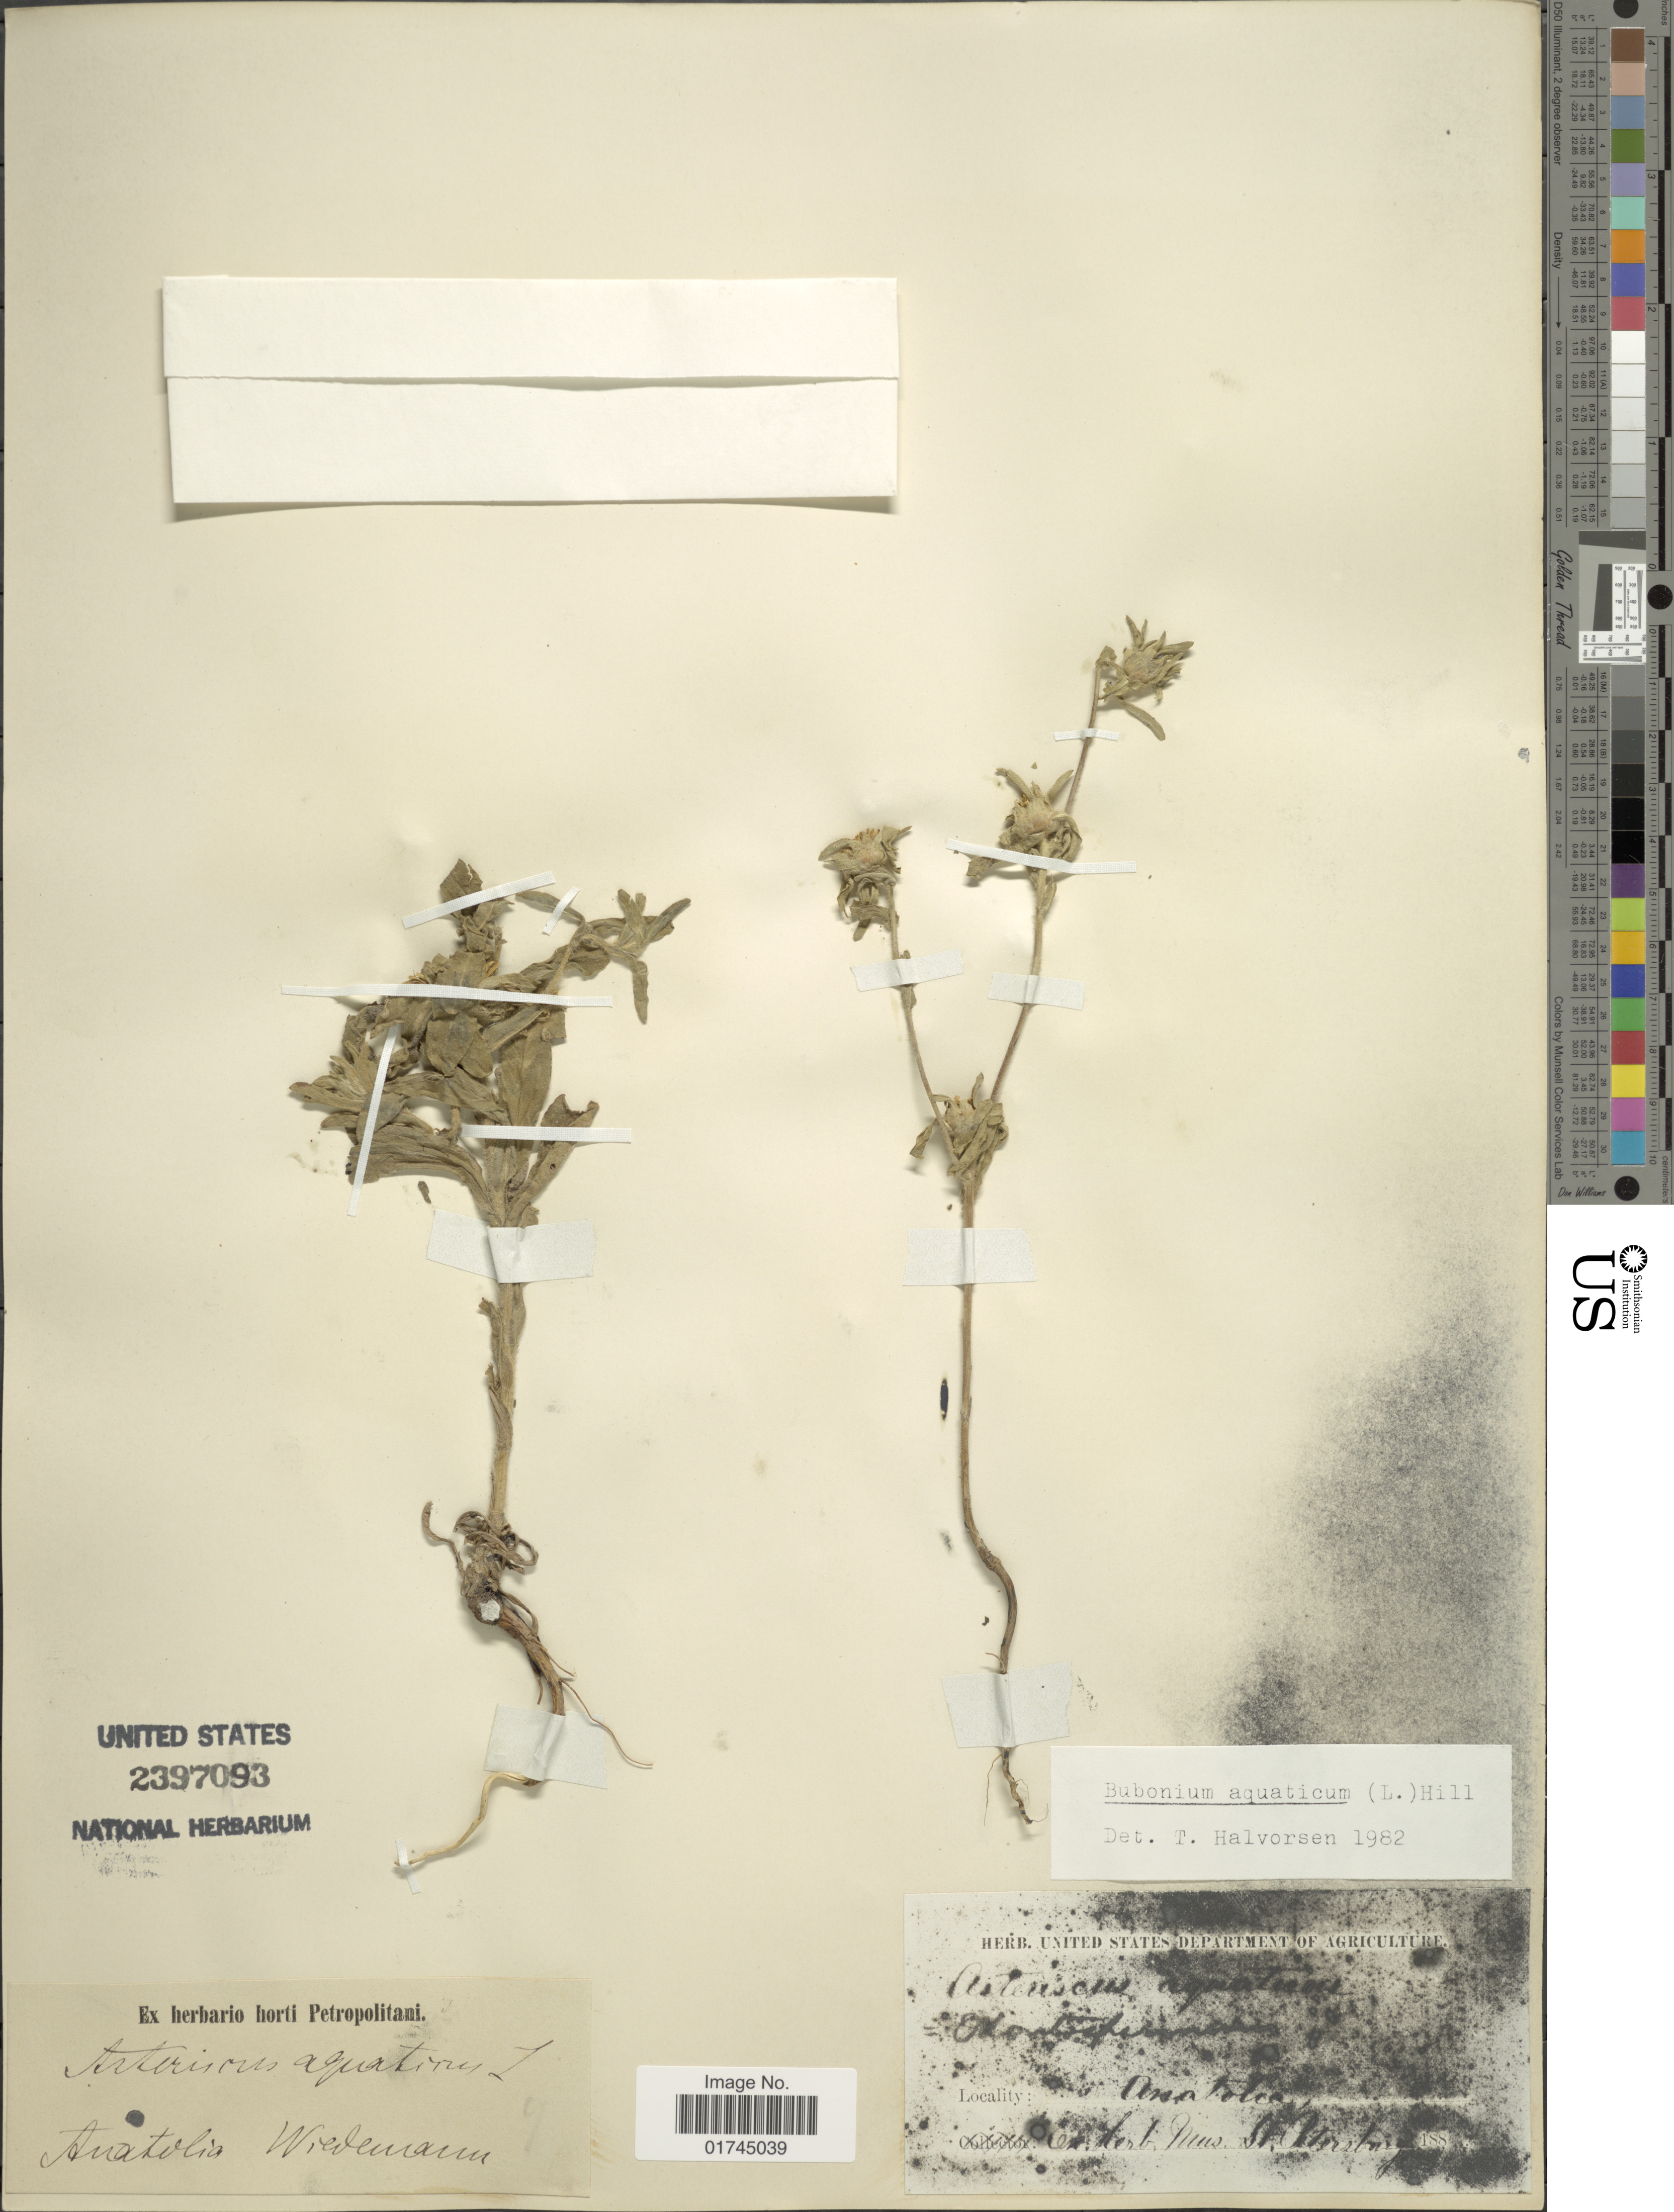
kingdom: Plantae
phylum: Tracheophyta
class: Magnoliopsida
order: Asterales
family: Asteraceae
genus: Nauplius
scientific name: Nauplius aquaticus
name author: (L.) Less.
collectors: -. Wiedermann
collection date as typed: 188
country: Russian Federation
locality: Anatolia, "Russia" [probably Turkey]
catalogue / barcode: US 2397093